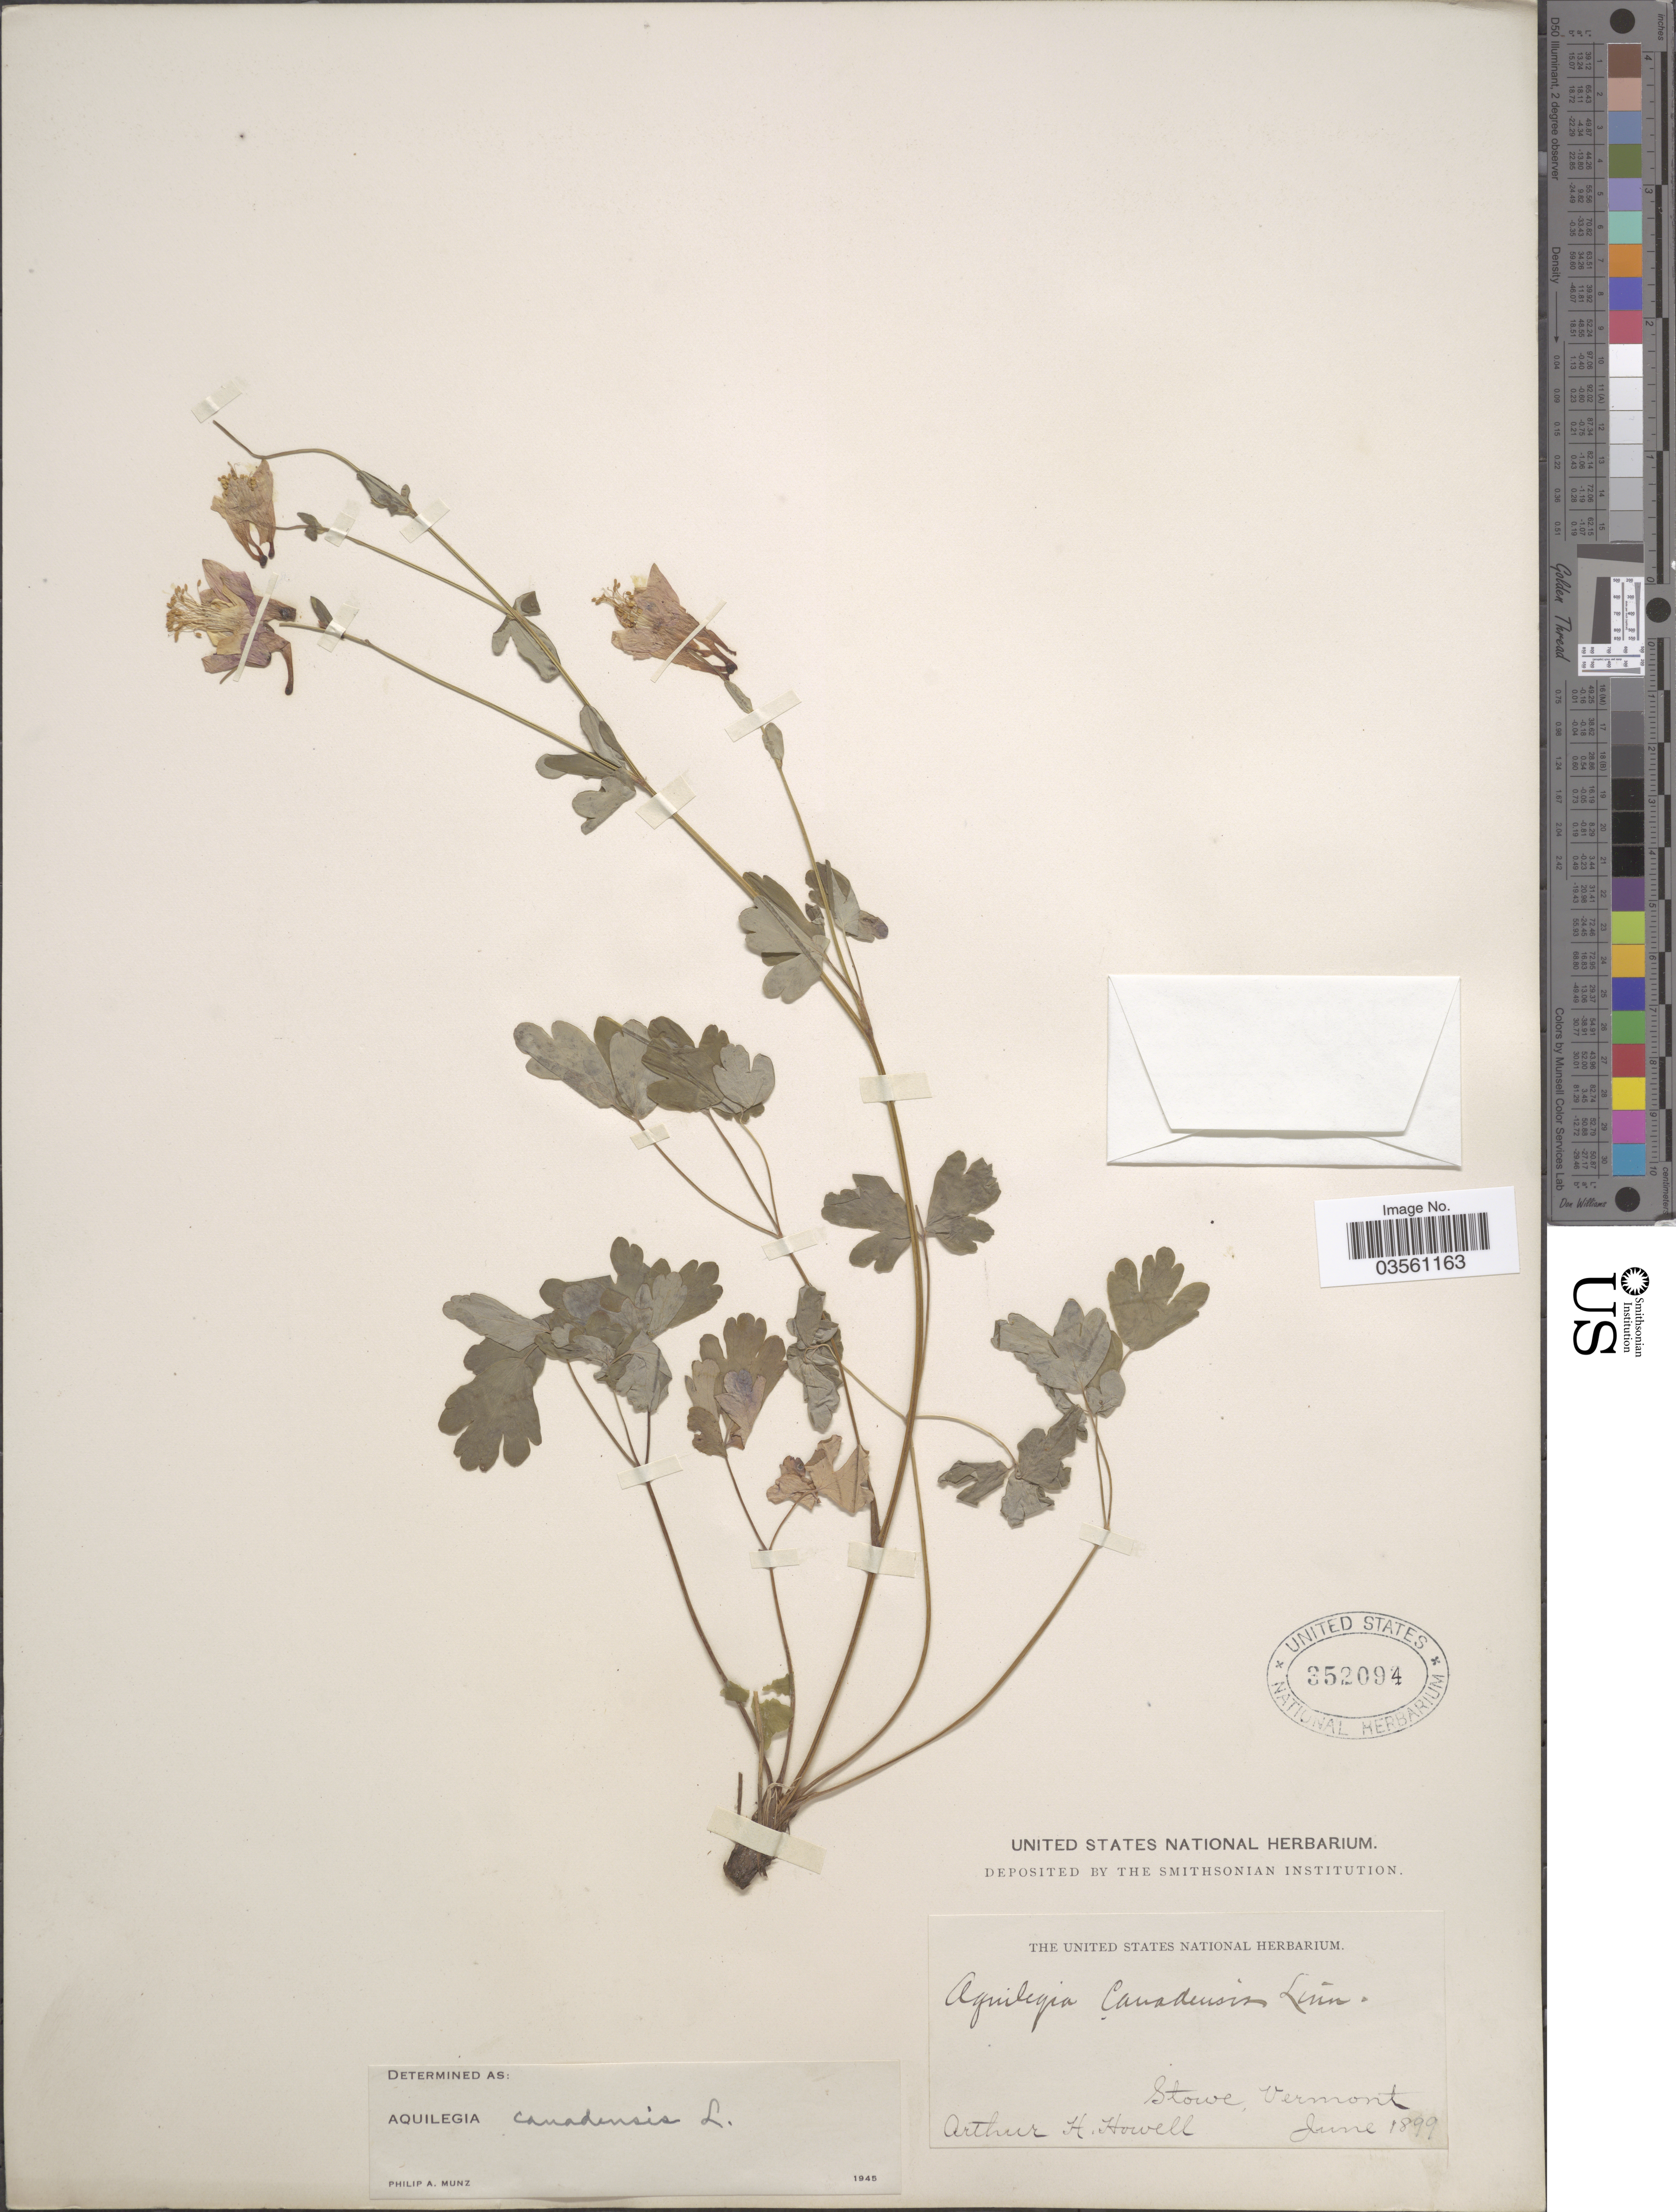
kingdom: Plantae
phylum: Tracheophyta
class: Magnoliopsida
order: Ranunculales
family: Ranunculaceae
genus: Aquilegia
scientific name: Aquilegia canadensis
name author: L.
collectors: A. H. Howell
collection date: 1899-06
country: United States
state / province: Vermont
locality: Stowe.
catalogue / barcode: US 352094